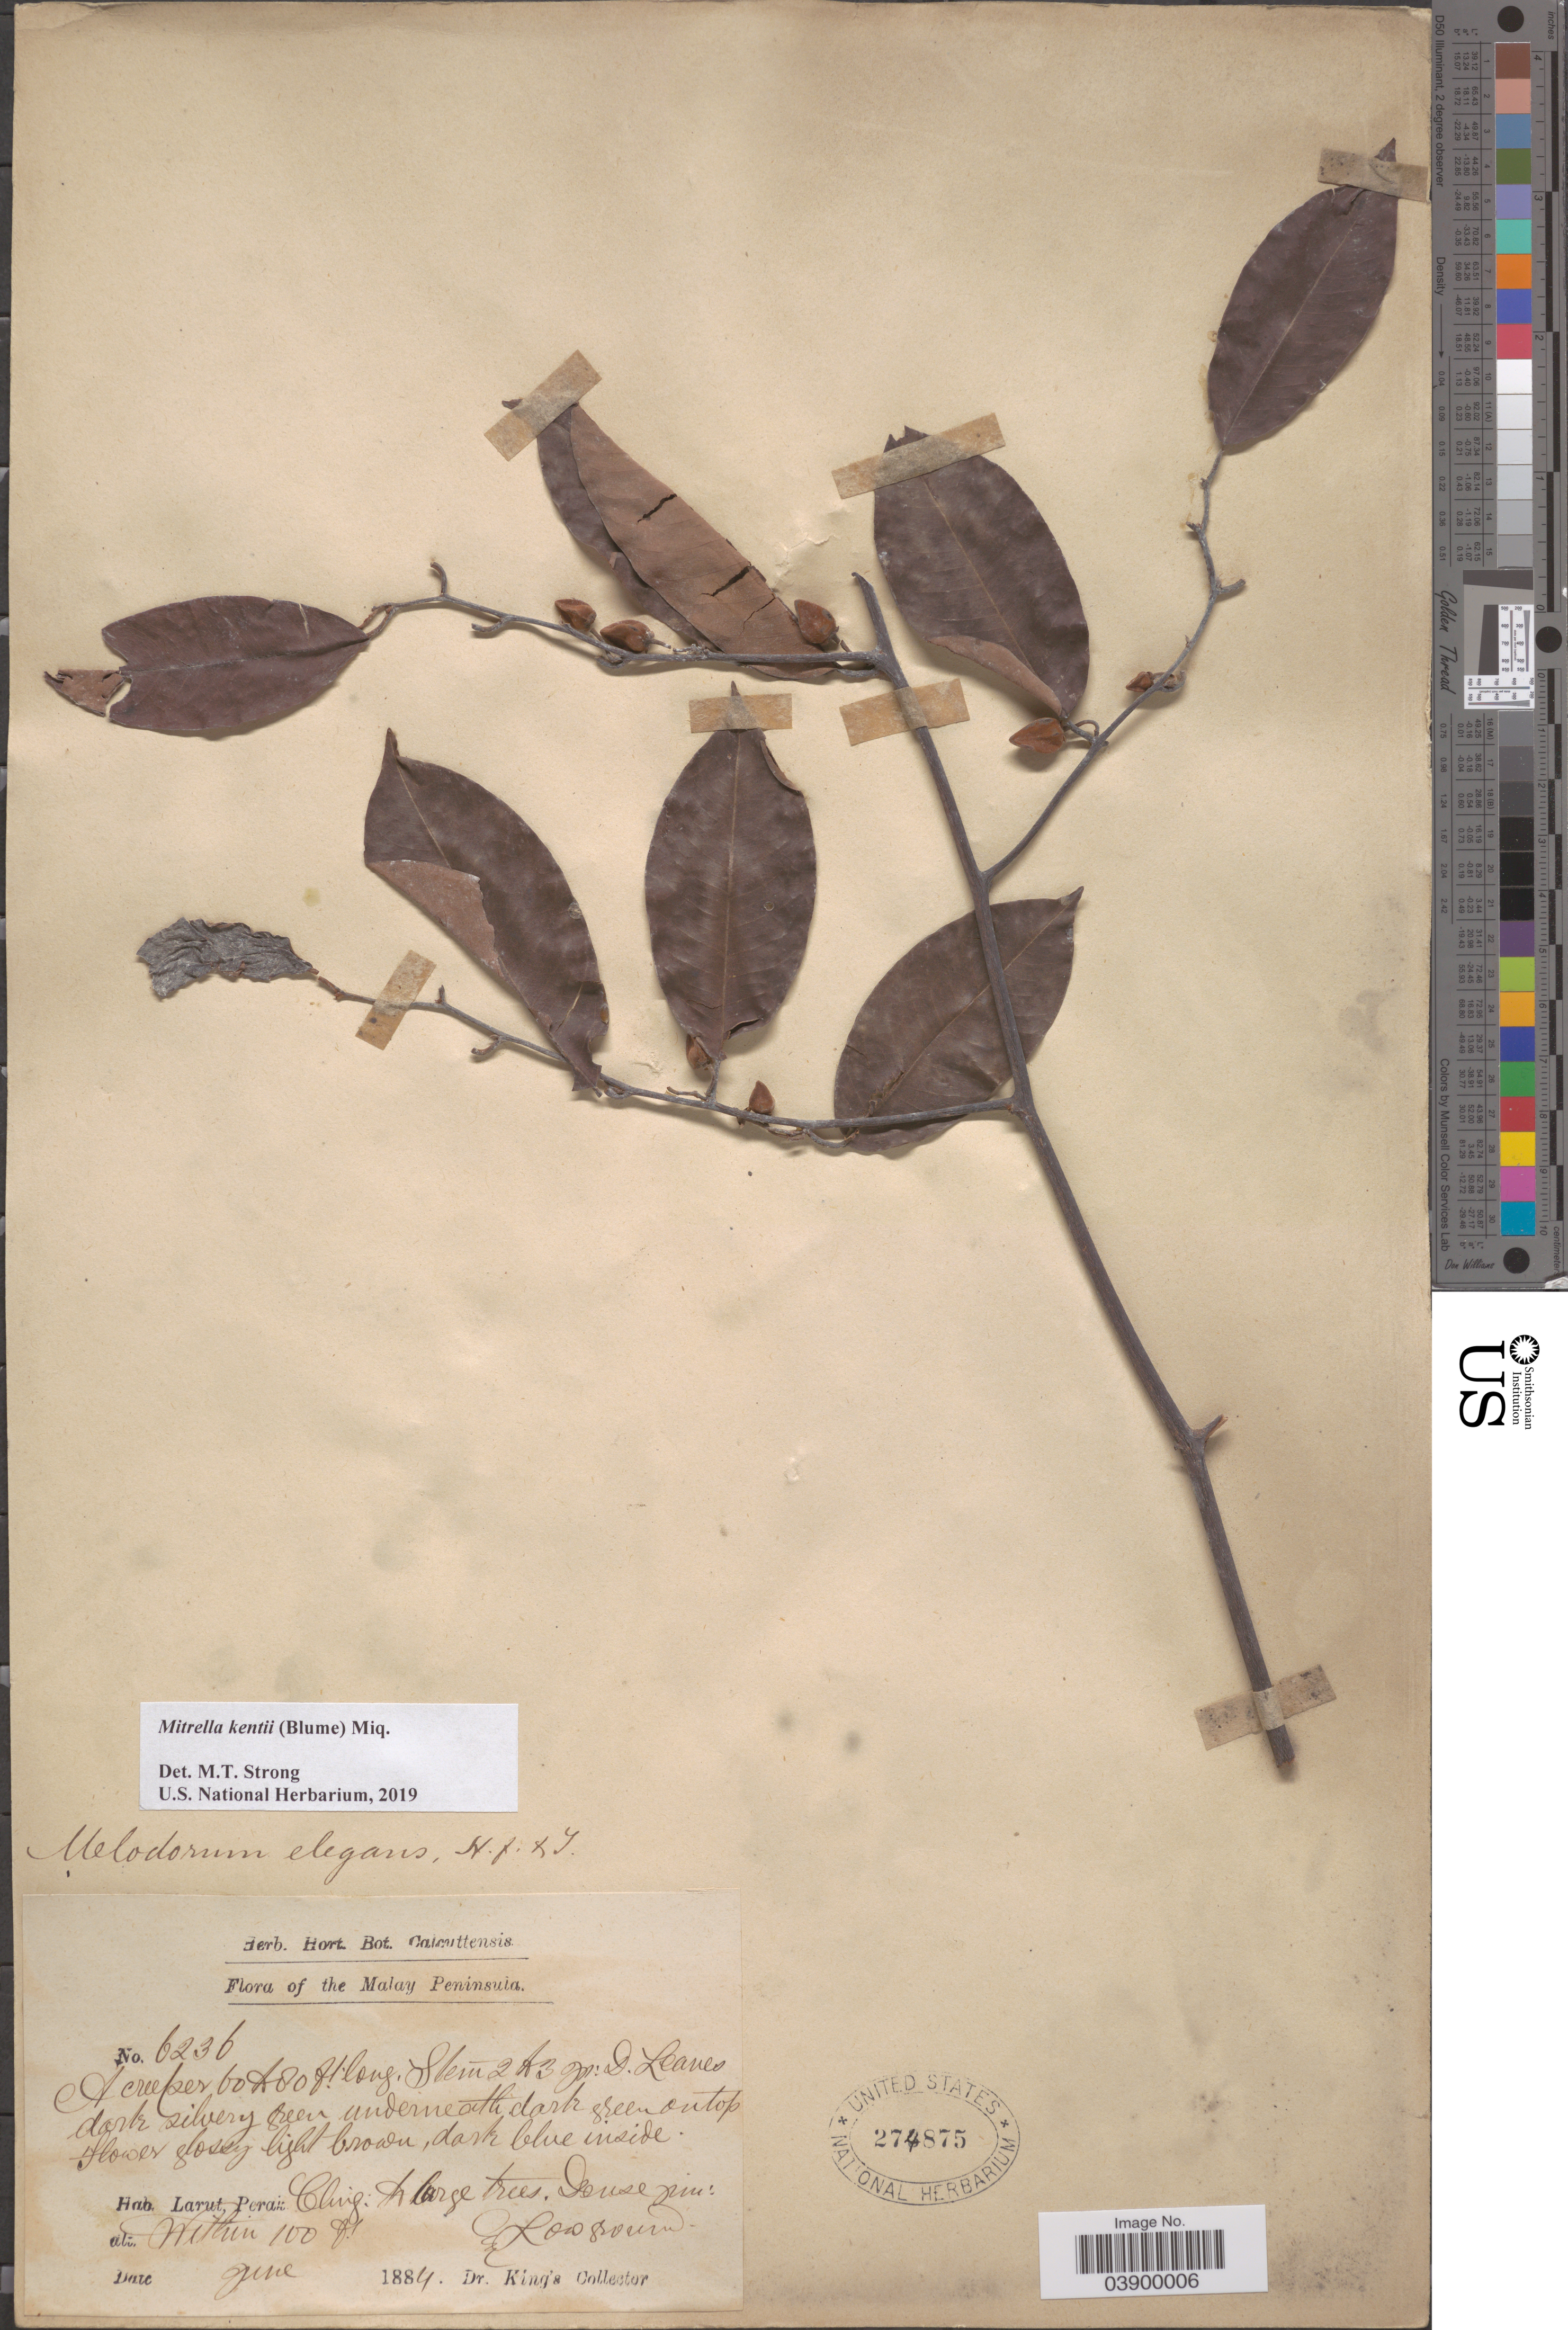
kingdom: Plantae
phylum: Tracheophyta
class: Magnoliopsida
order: Magnoliales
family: Annonaceae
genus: Mitrella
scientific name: Mitrella kentii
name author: Miq.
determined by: Strong, Mark T., (BOT), Smithsonian Institution - National Museum of Natural History (UNITED STATES)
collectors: Dr. King's collector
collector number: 6236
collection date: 1884-06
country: Malaysia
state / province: Perak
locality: The Malay Peninsula. Larut.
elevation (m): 30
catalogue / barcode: US 274875